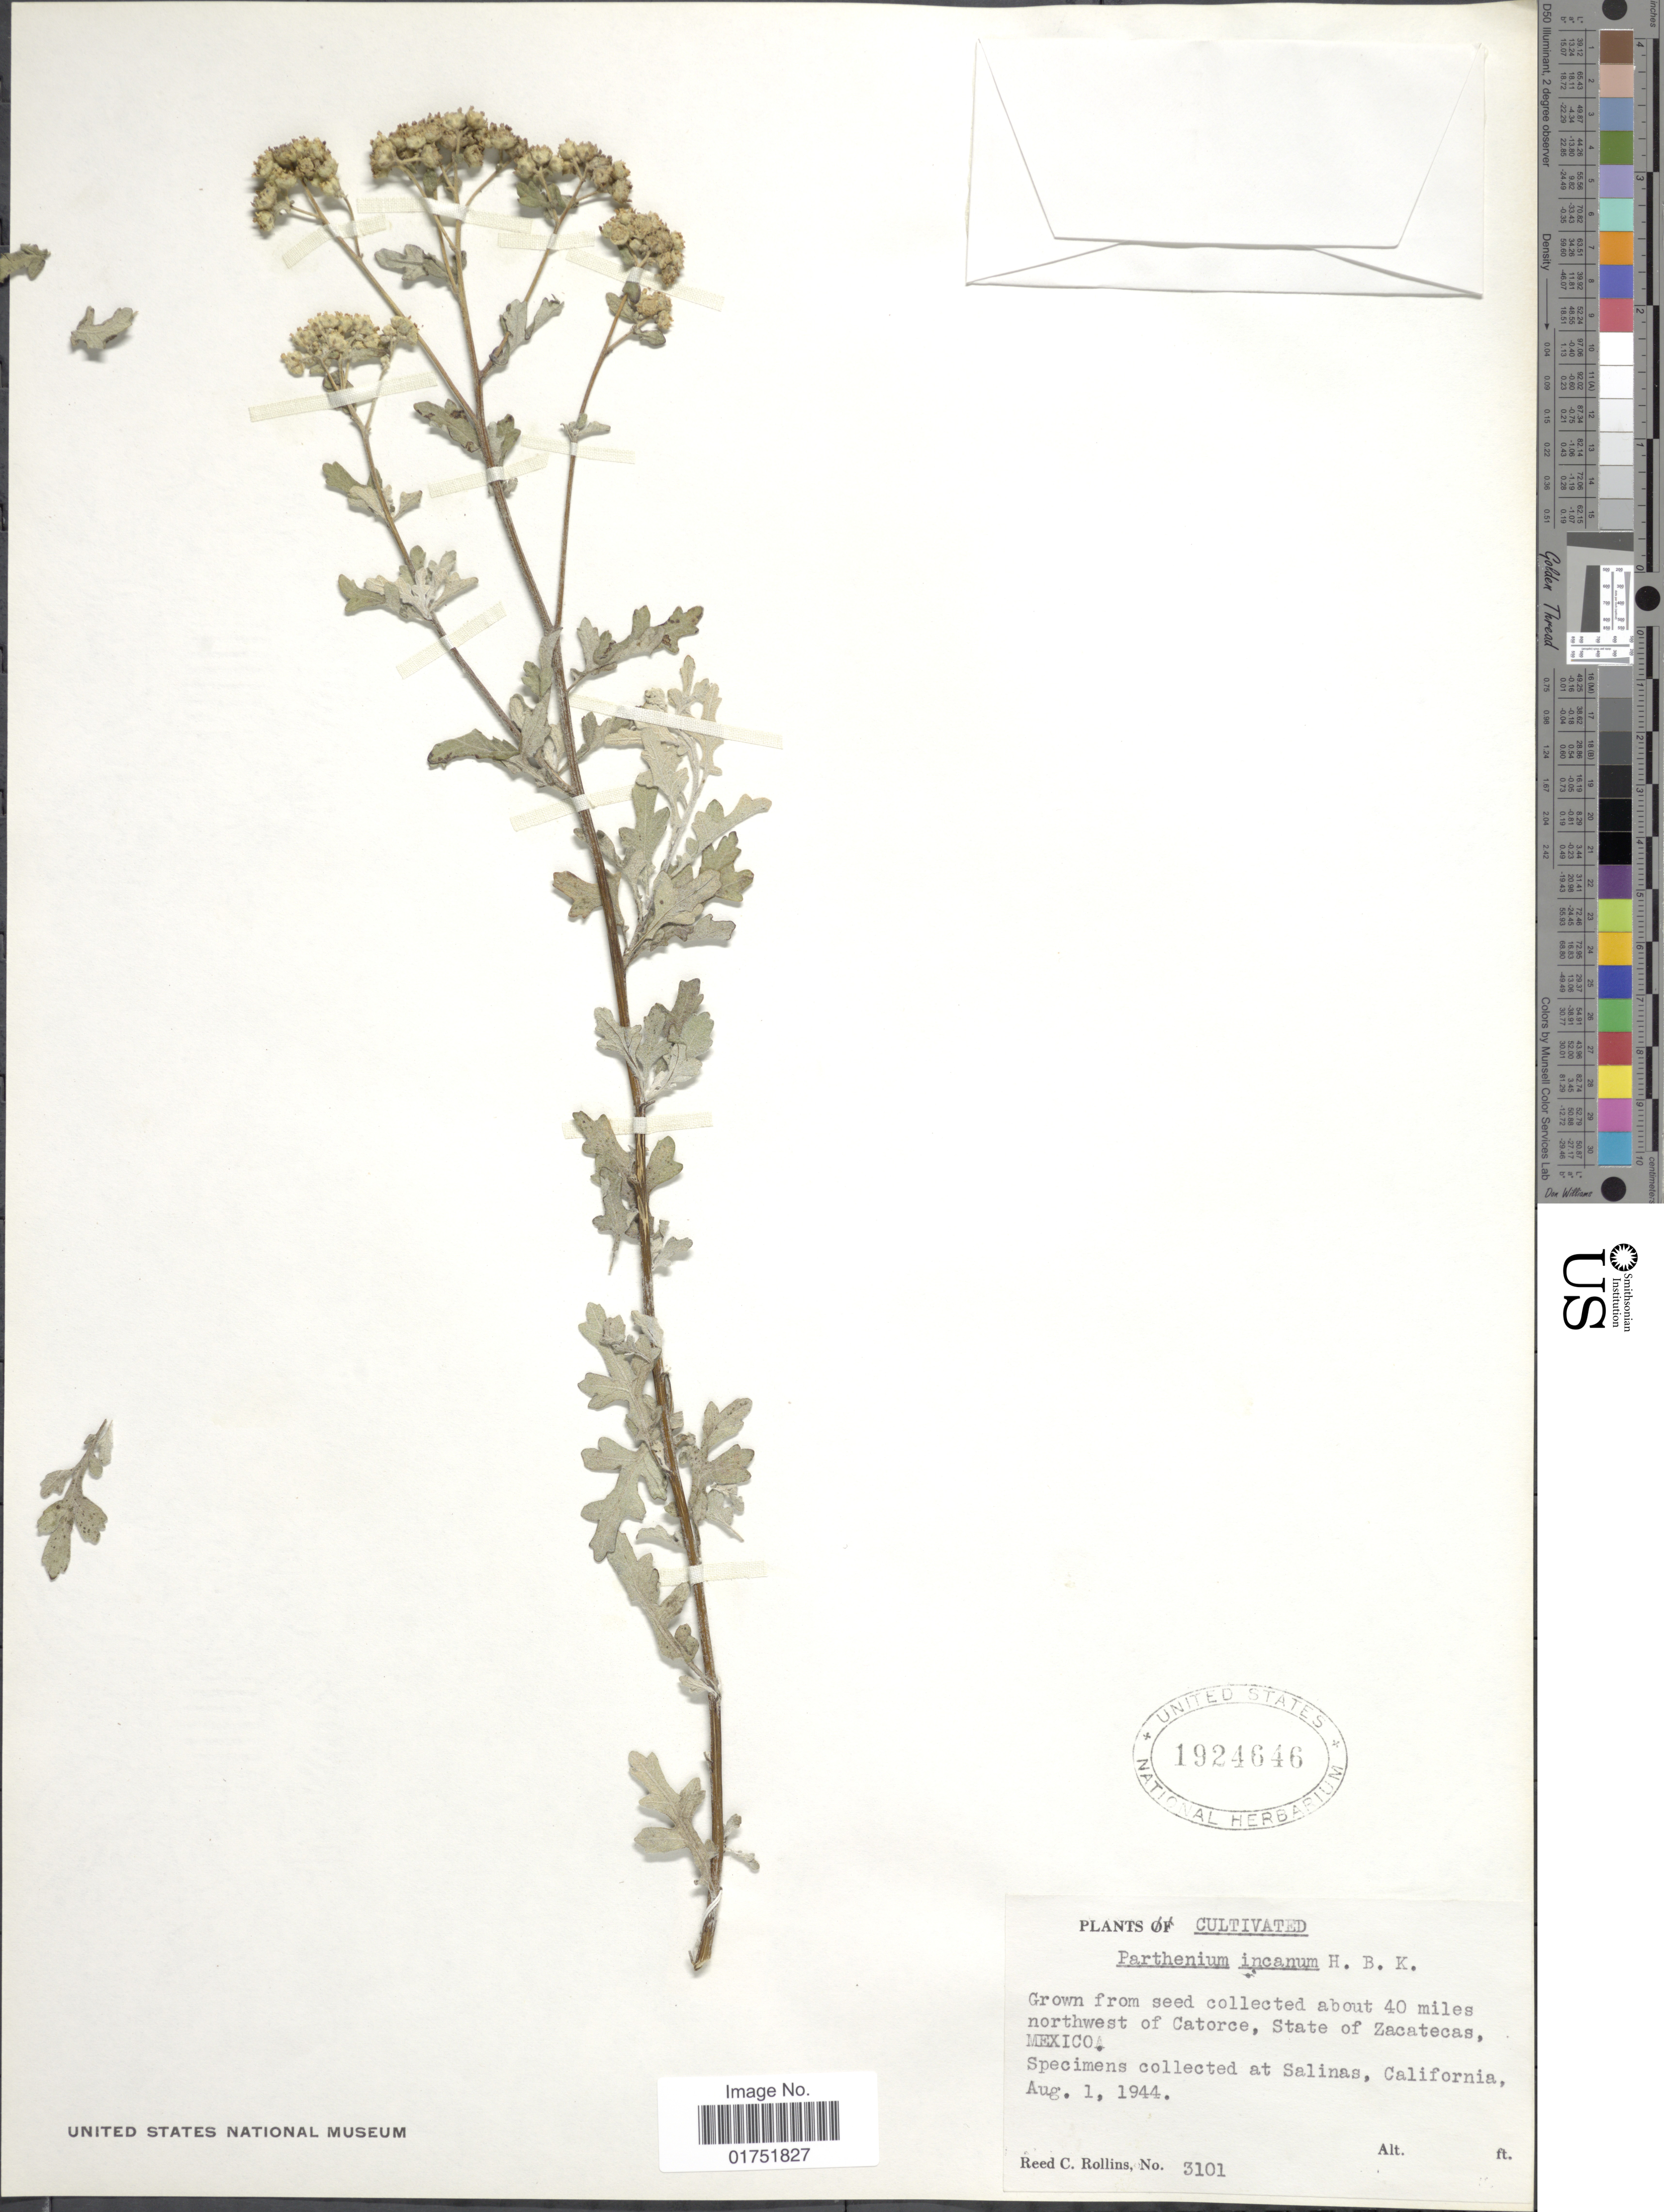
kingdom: Plantae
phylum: Tracheophyta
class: Magnoliopsida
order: Asterales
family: Asteraceae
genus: Parthenium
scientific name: Parthenium incanum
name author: Kunth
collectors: R. C. Rollins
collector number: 3101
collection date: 1944-08-01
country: United States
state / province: California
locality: Salinas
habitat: grown from seeds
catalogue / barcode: US 1924646